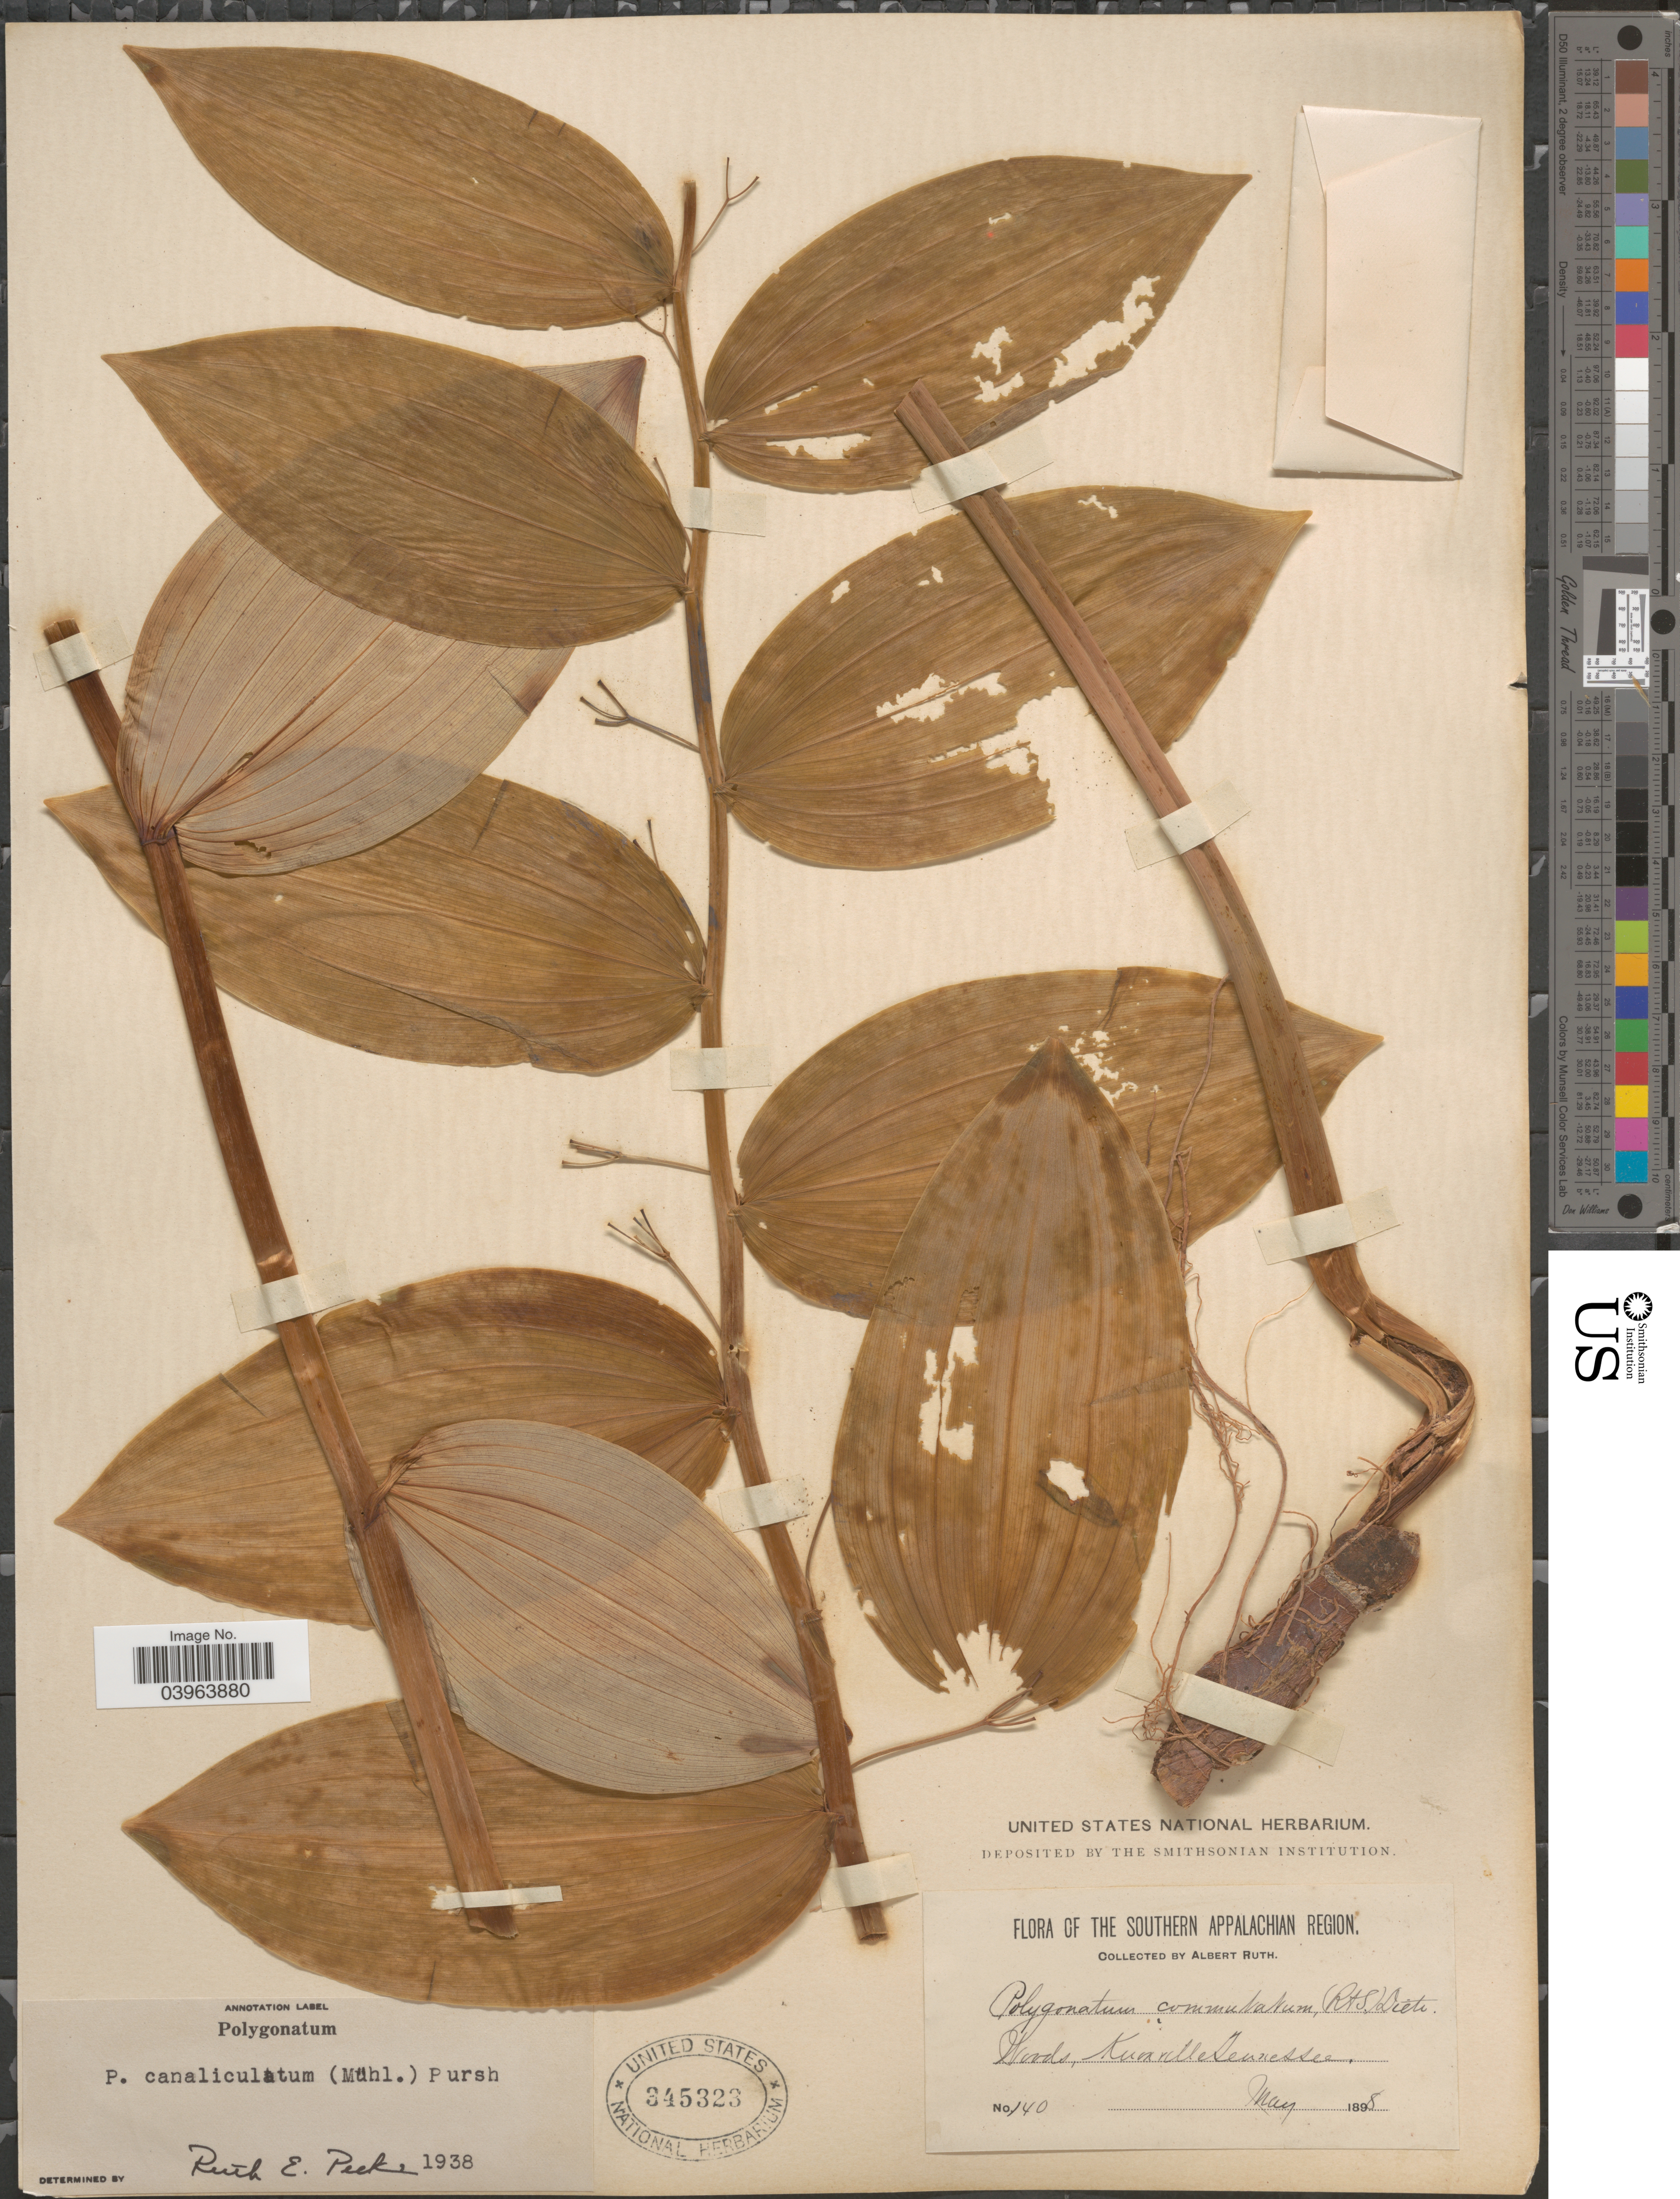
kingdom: Plantae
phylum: Tracheophyta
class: Liliopsida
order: Asparagales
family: Asparagaceae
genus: Polygonatum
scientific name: Polygonatum commutatum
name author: (Schult. f.) A. Dietr.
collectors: A. Ruth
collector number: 140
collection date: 1898-05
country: United States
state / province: Tennessee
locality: The Southern Appalachian Region. Knoxville.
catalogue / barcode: US 345323